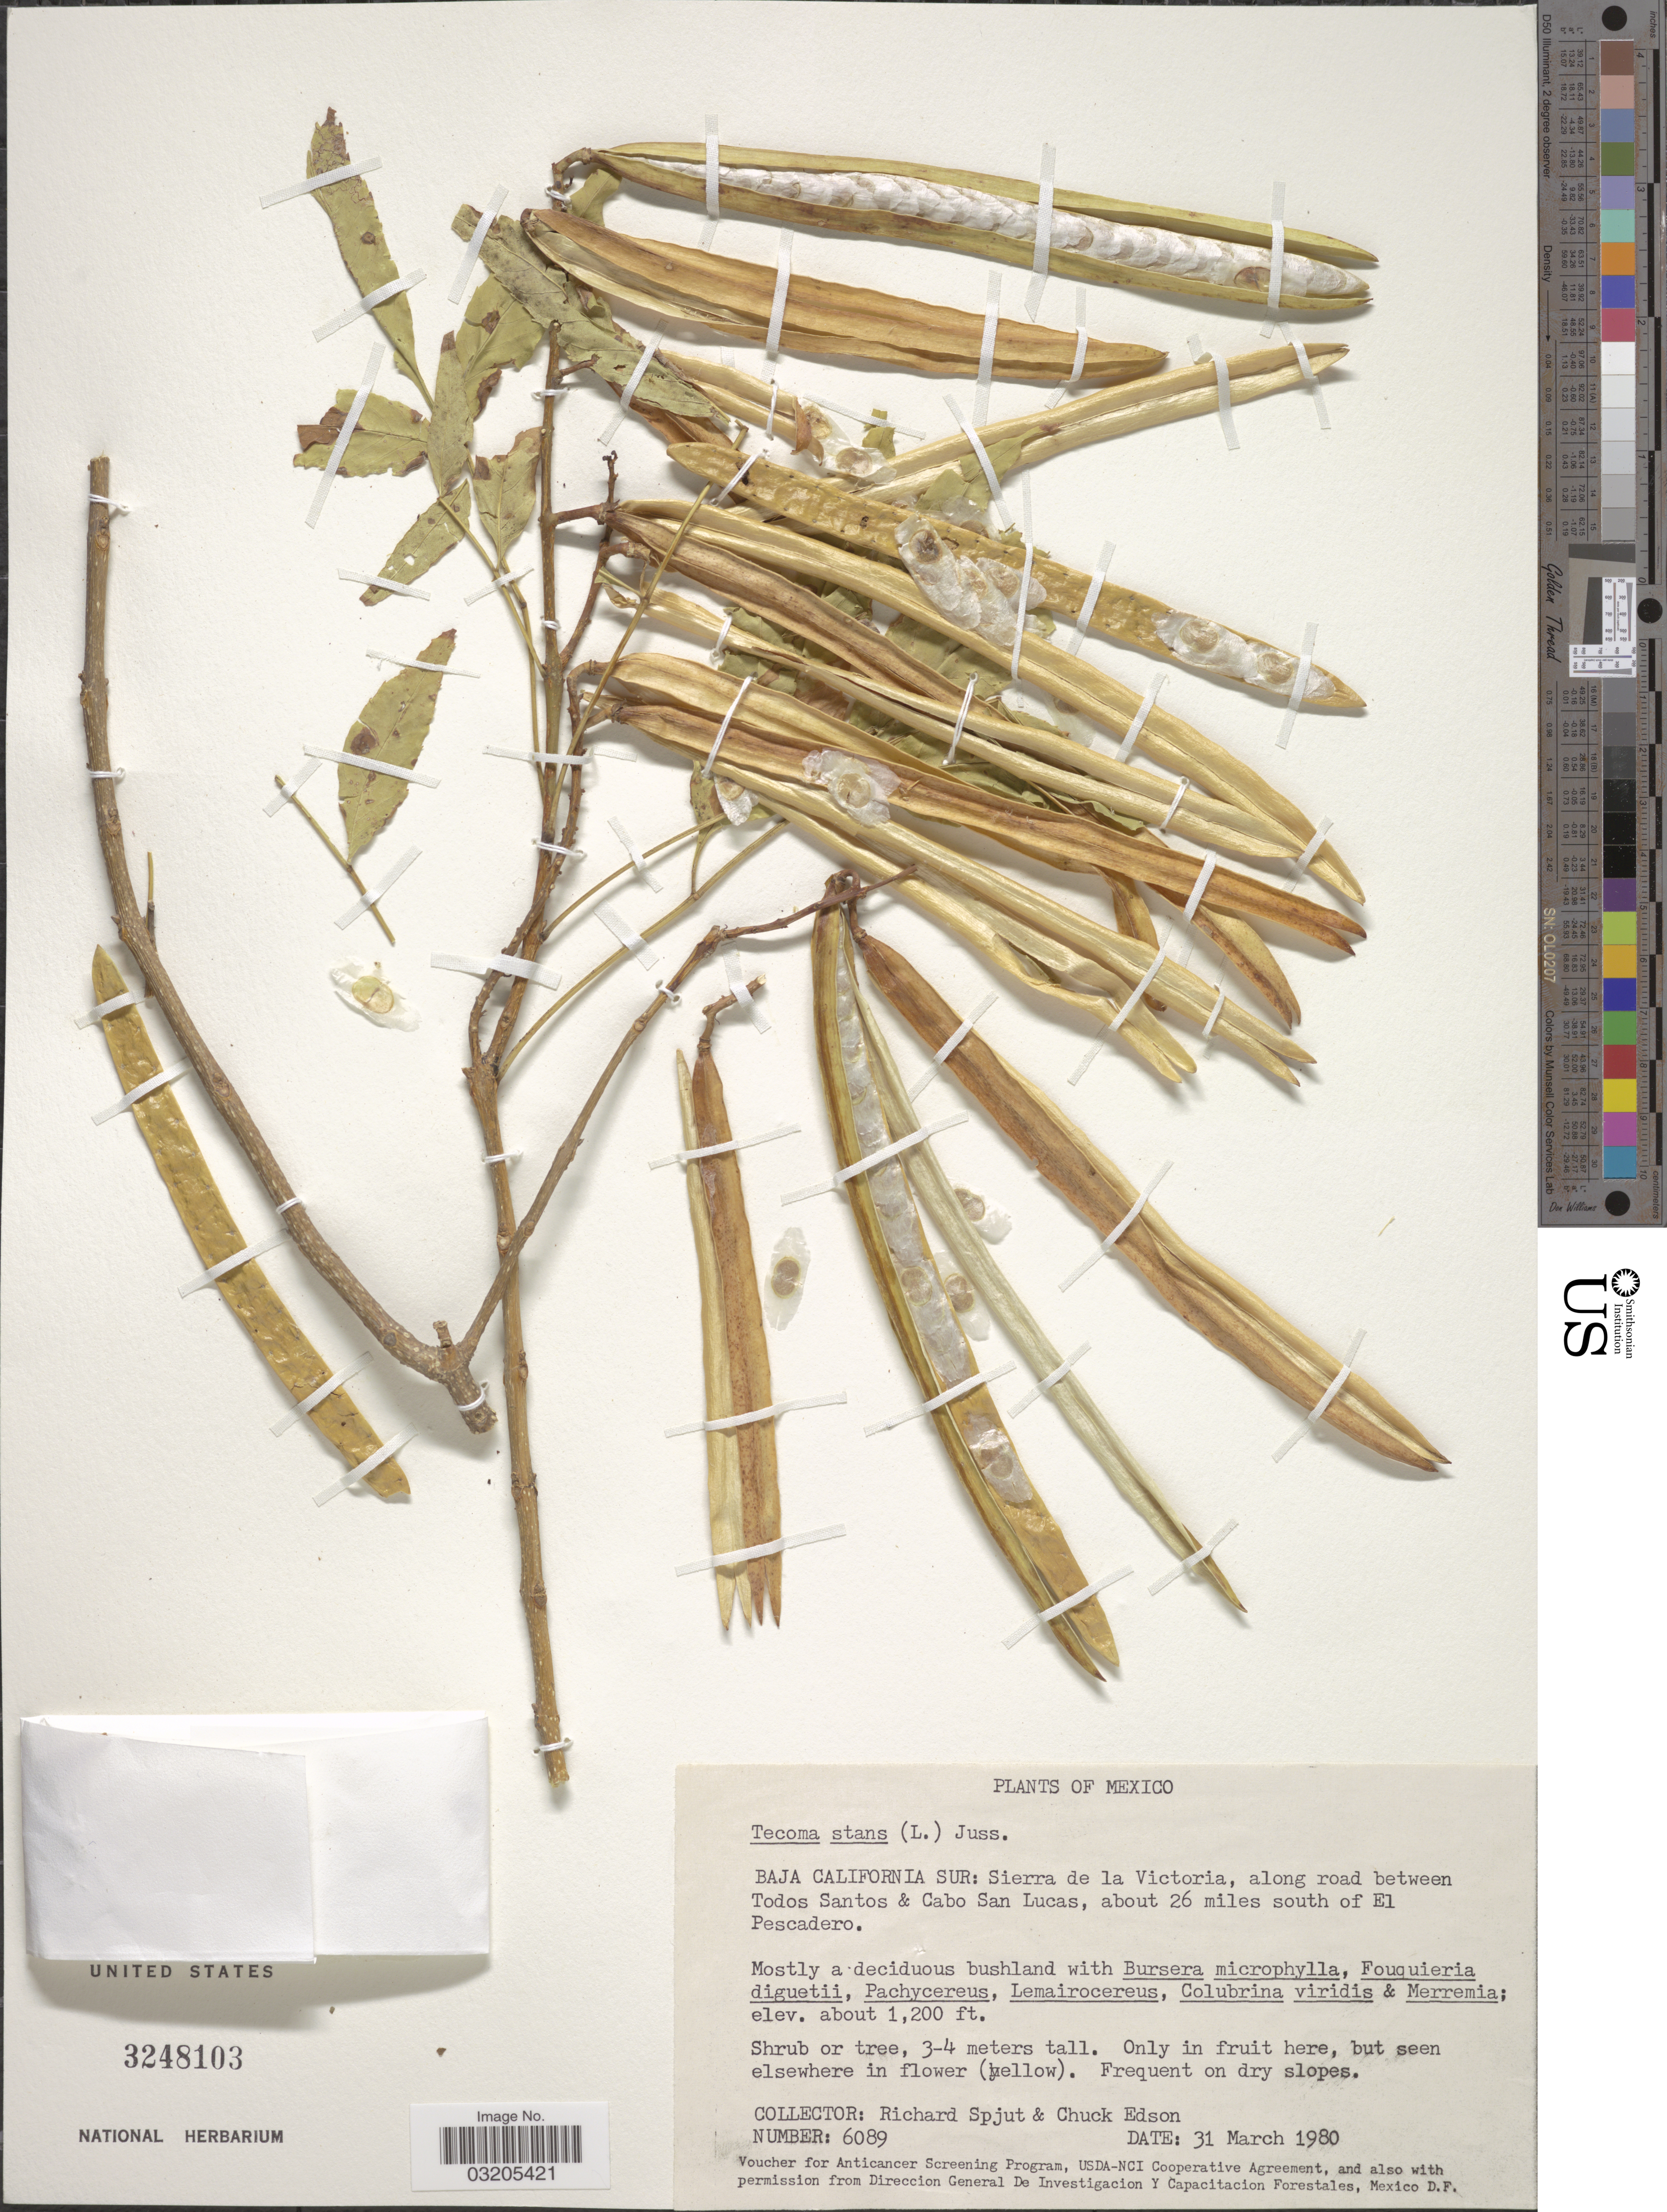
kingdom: Plantae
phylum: Tracheophyta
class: Magnoliopsida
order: Lamiales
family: Bignoniaceae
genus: Tecoma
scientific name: Tecoma stans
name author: (L.) Juss. ex Kunth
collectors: R. Spjut & C. Edson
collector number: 6089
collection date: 1980-03-31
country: Mexico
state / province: Baja California Sur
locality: Sierra de la Victoria, along road between Todos Santos & Cabo San Lucas, about 26 miles south of El Pescadero.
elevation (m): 366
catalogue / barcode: US 3248103